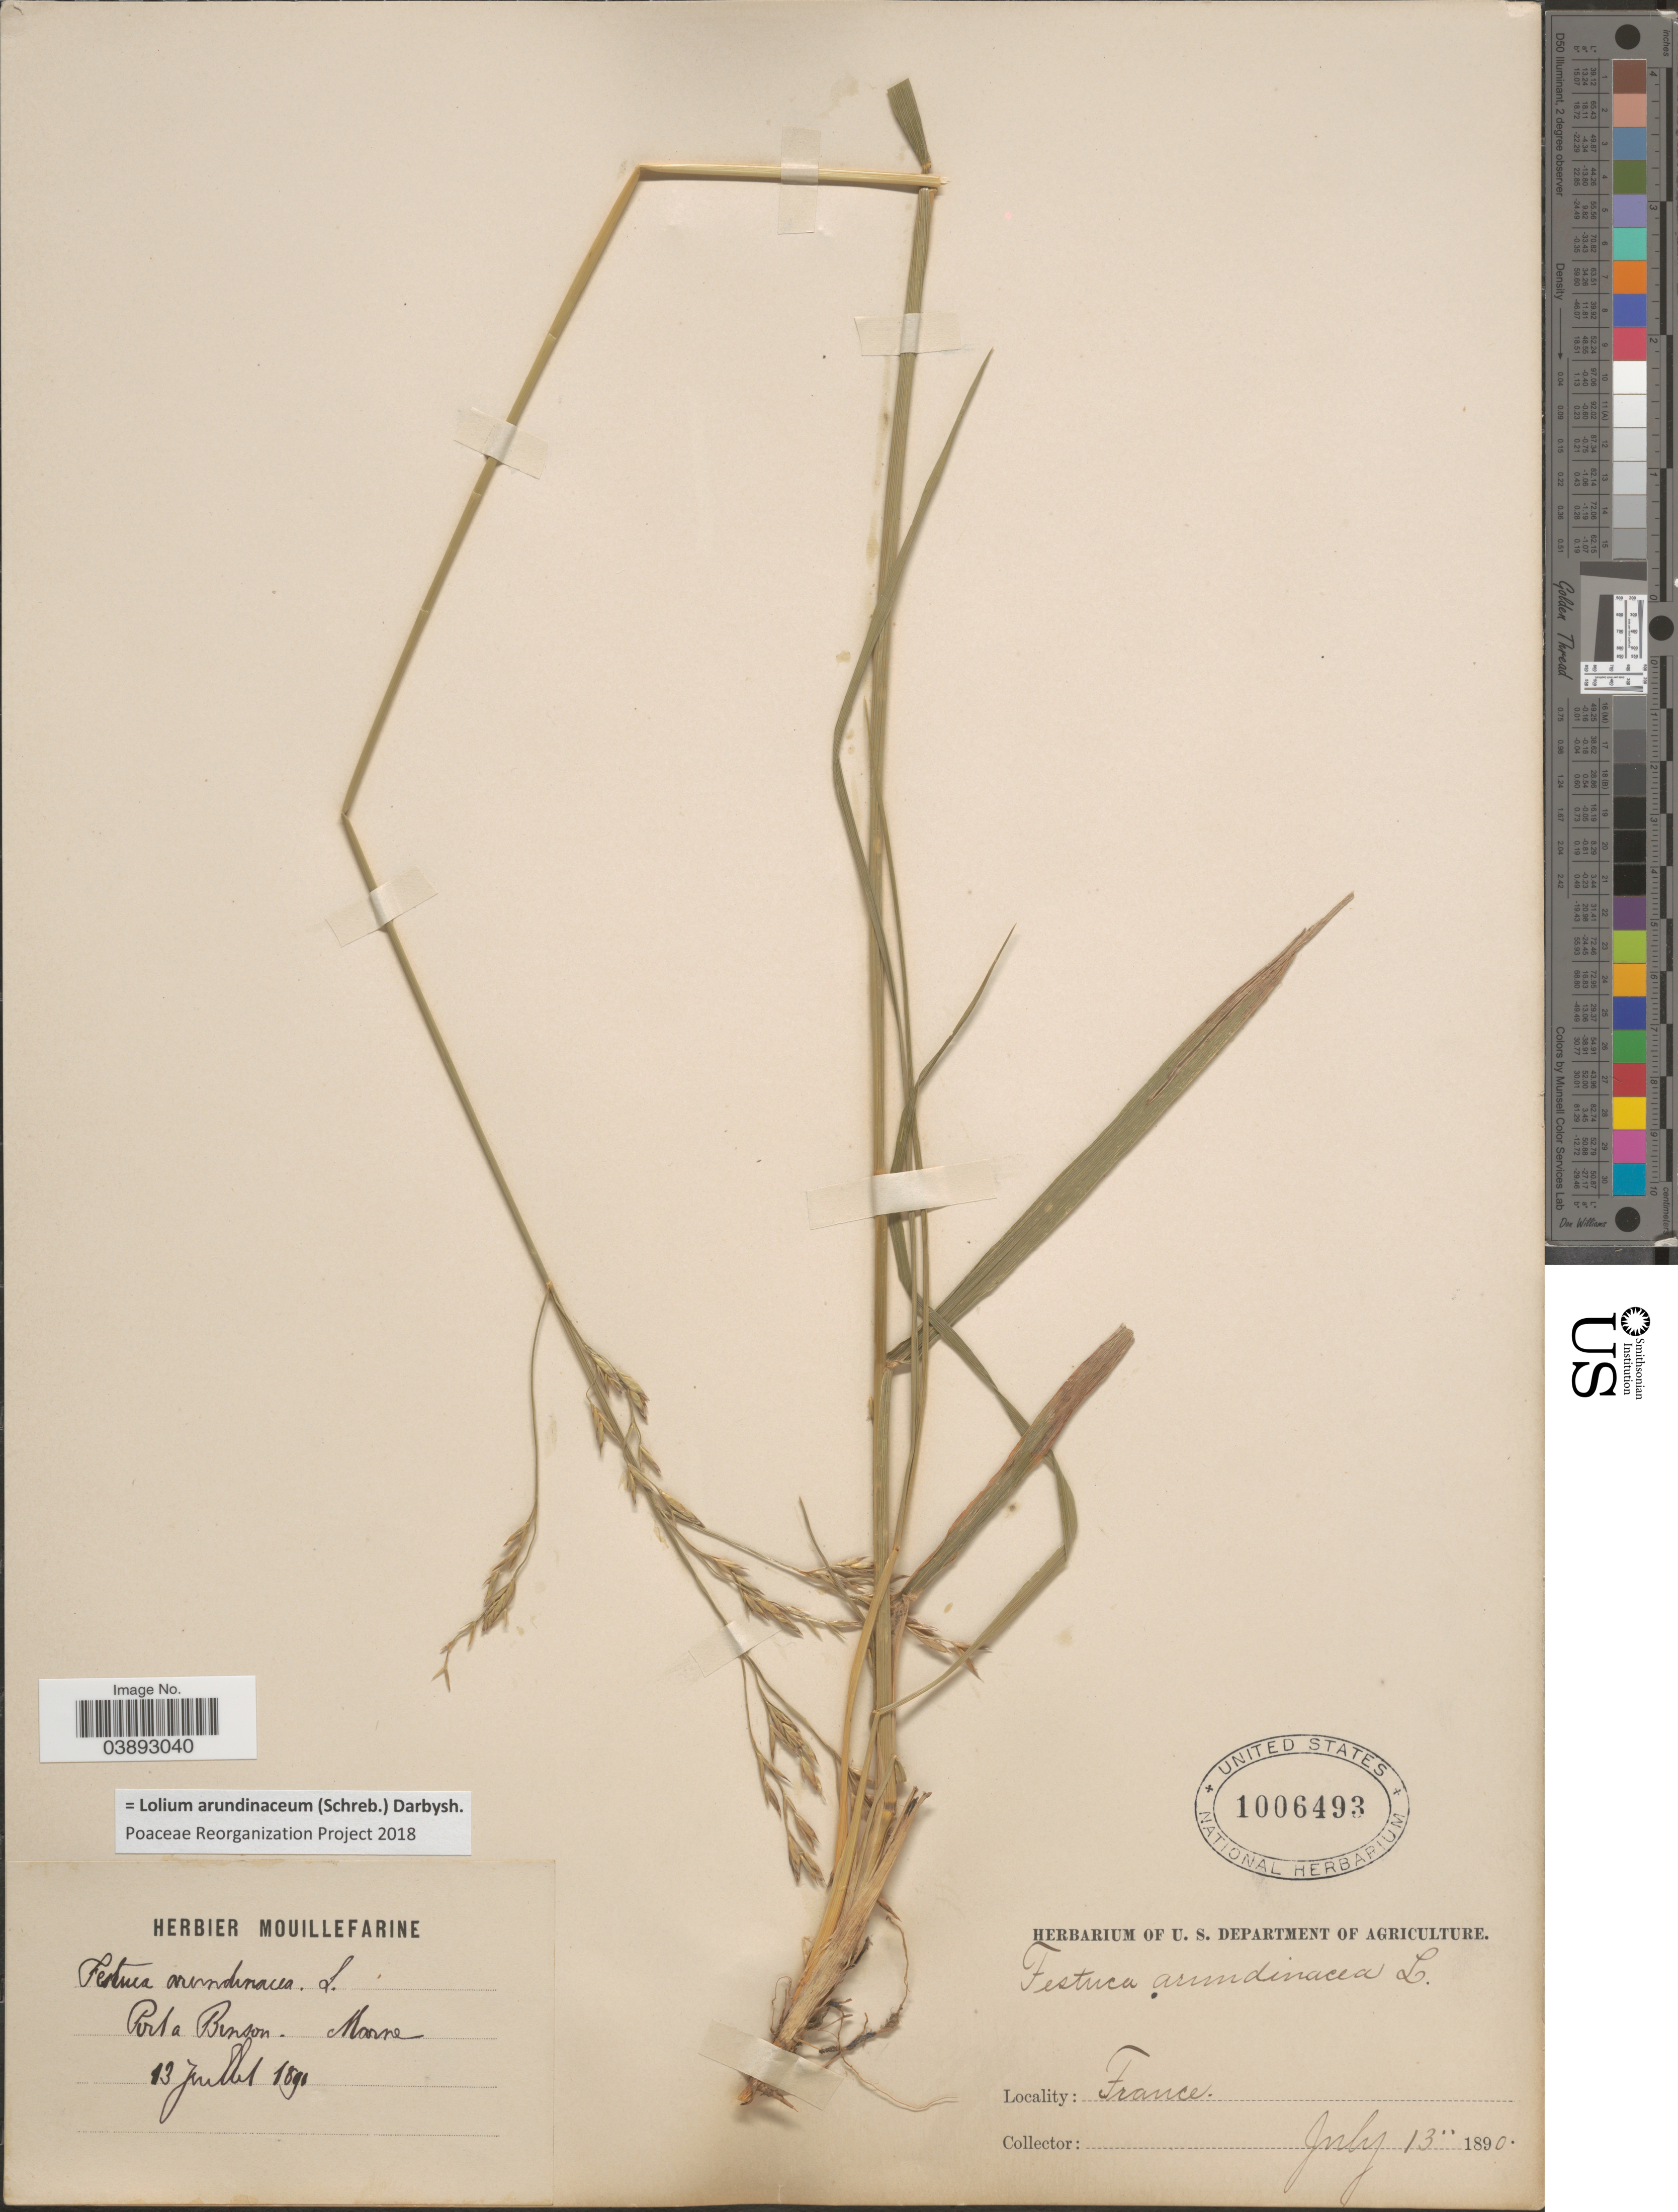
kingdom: Plantae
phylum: Tracheophyta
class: Liliopsida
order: Poales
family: Poaceae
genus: Lolium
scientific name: Lolium arundinaceum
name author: (Schreb.) Darbysh.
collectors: ex herb. Mouillefarine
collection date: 1890-07-13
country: France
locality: Port a Benson. Monne.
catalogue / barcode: US 1006493